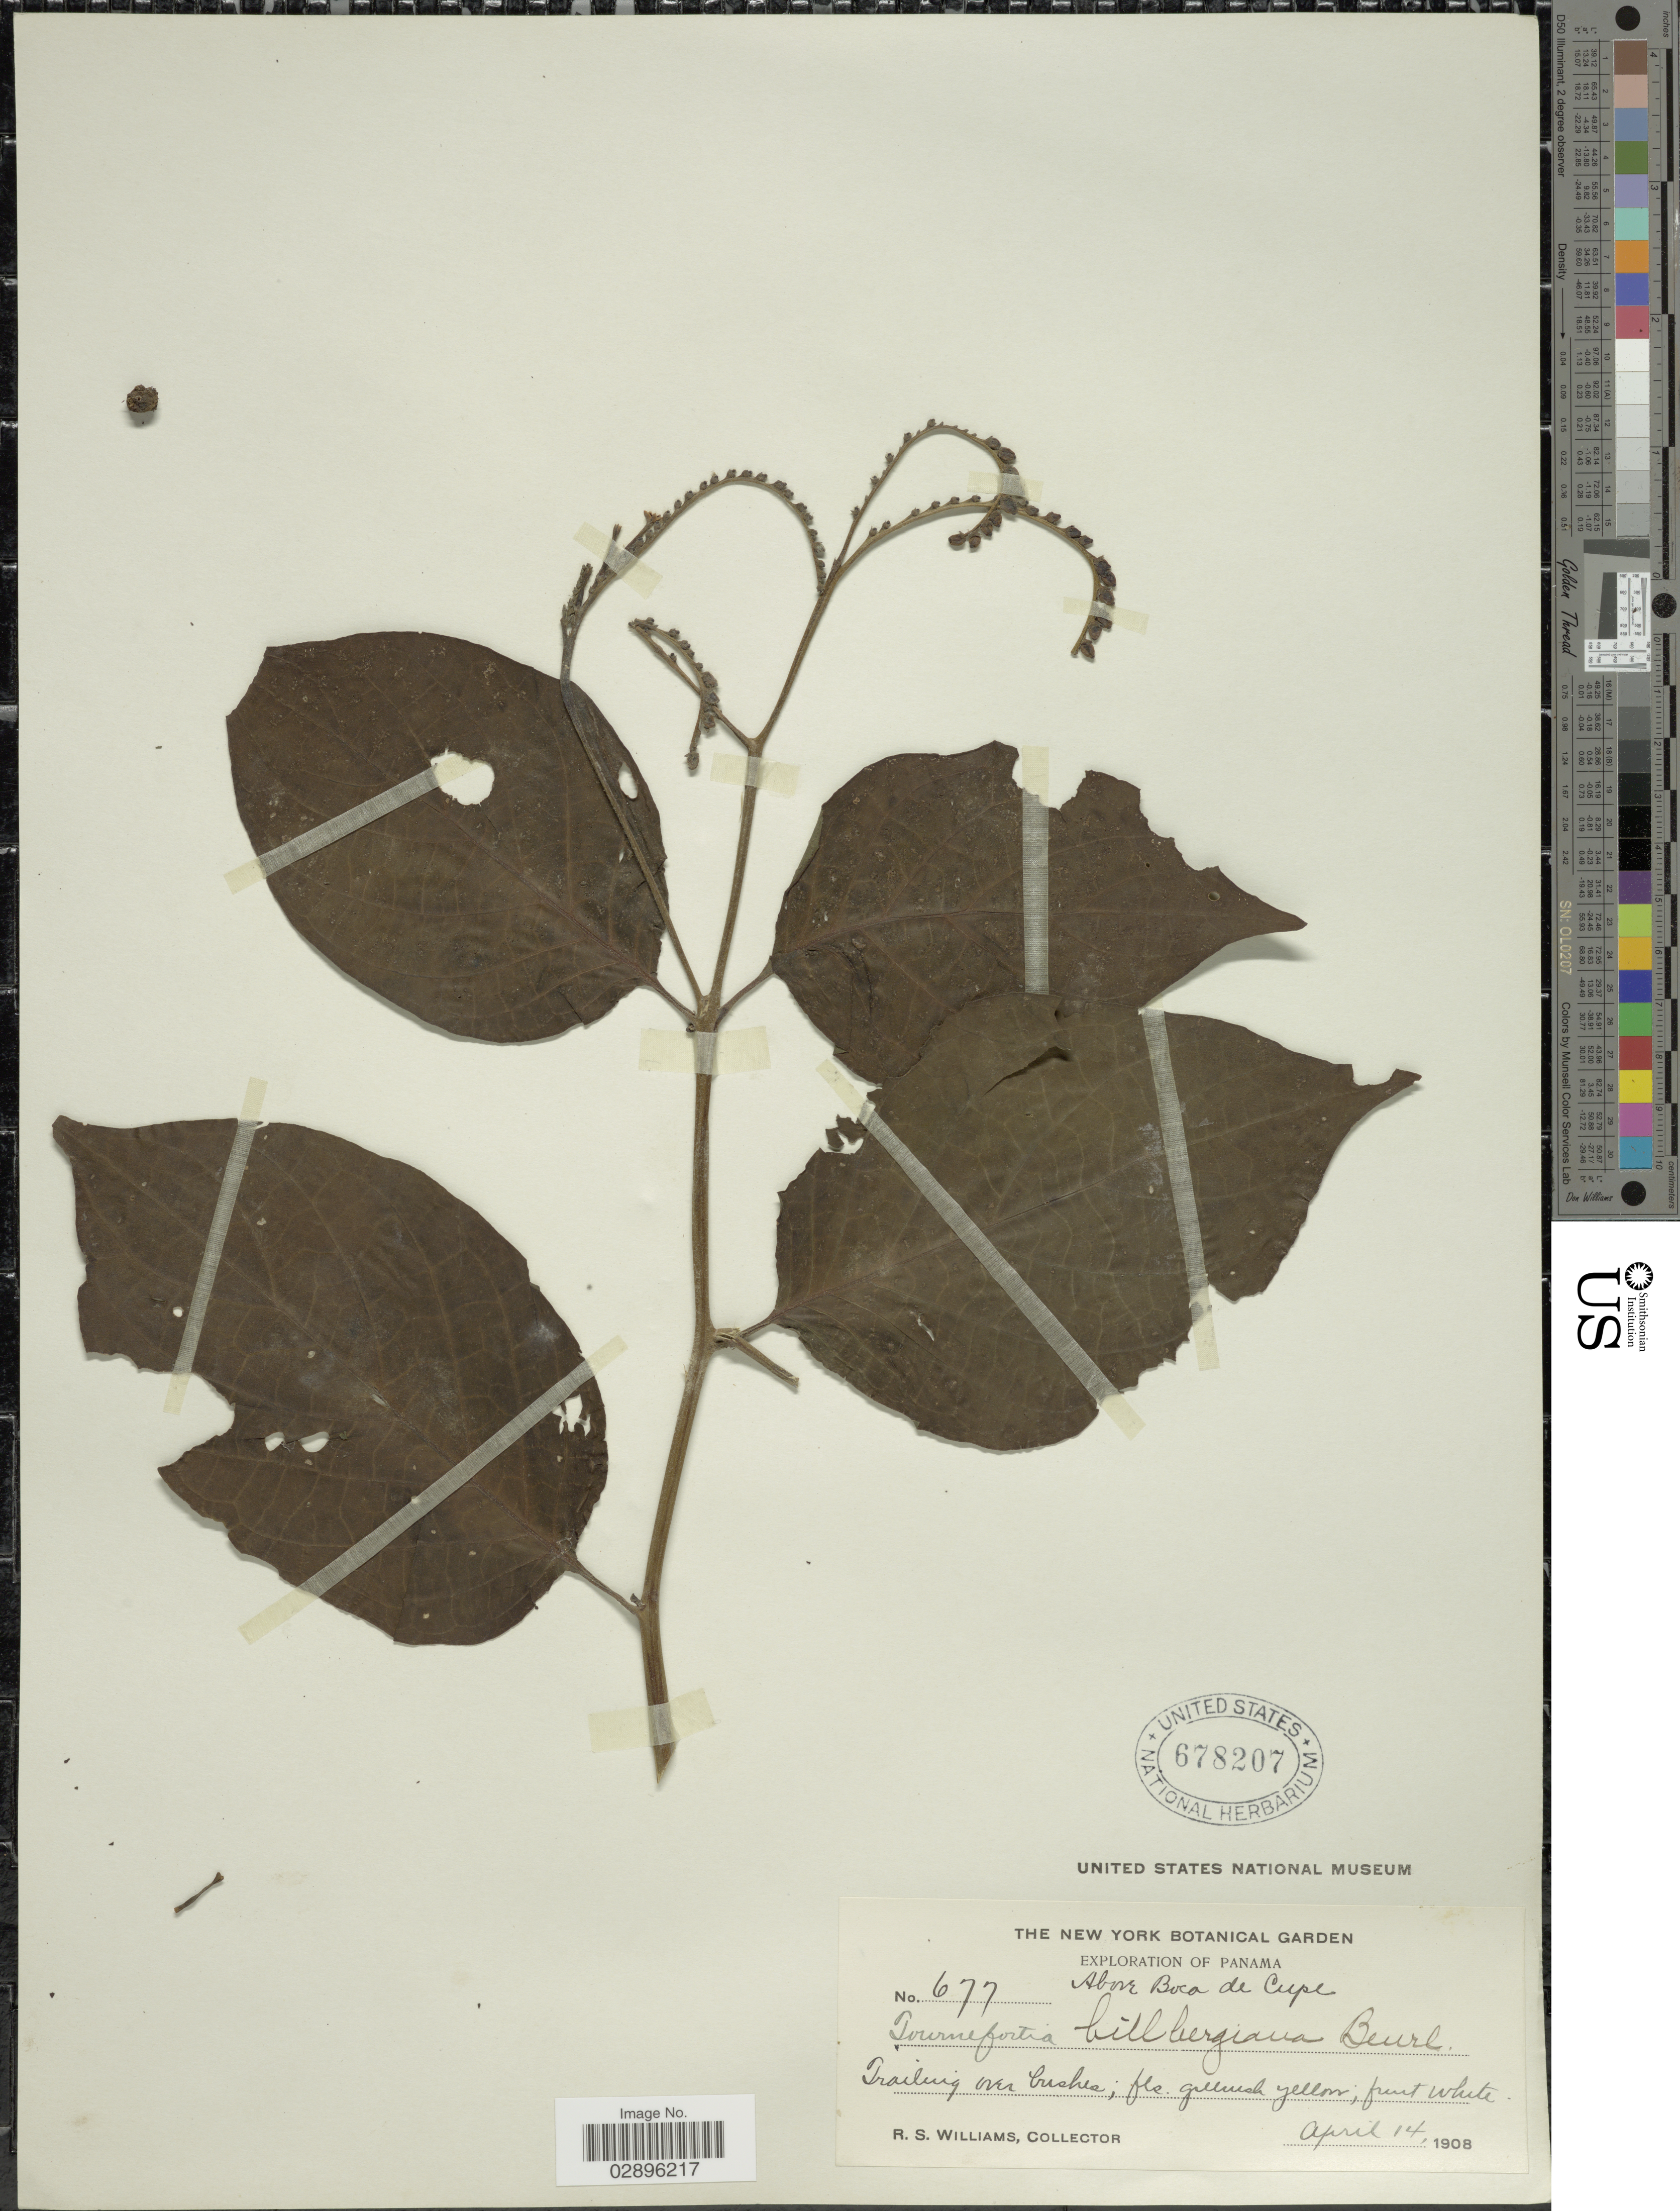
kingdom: Plantae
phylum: Tracheophyta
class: Magnoliopsida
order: Boraginales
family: Heliotropiaceae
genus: Tournefortia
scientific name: Tournefortia angustiflora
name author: Ruiz & Pav.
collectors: R. S. Williams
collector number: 677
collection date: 1908-04-14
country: Panama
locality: Above Boca de Cupe.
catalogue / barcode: US 678207